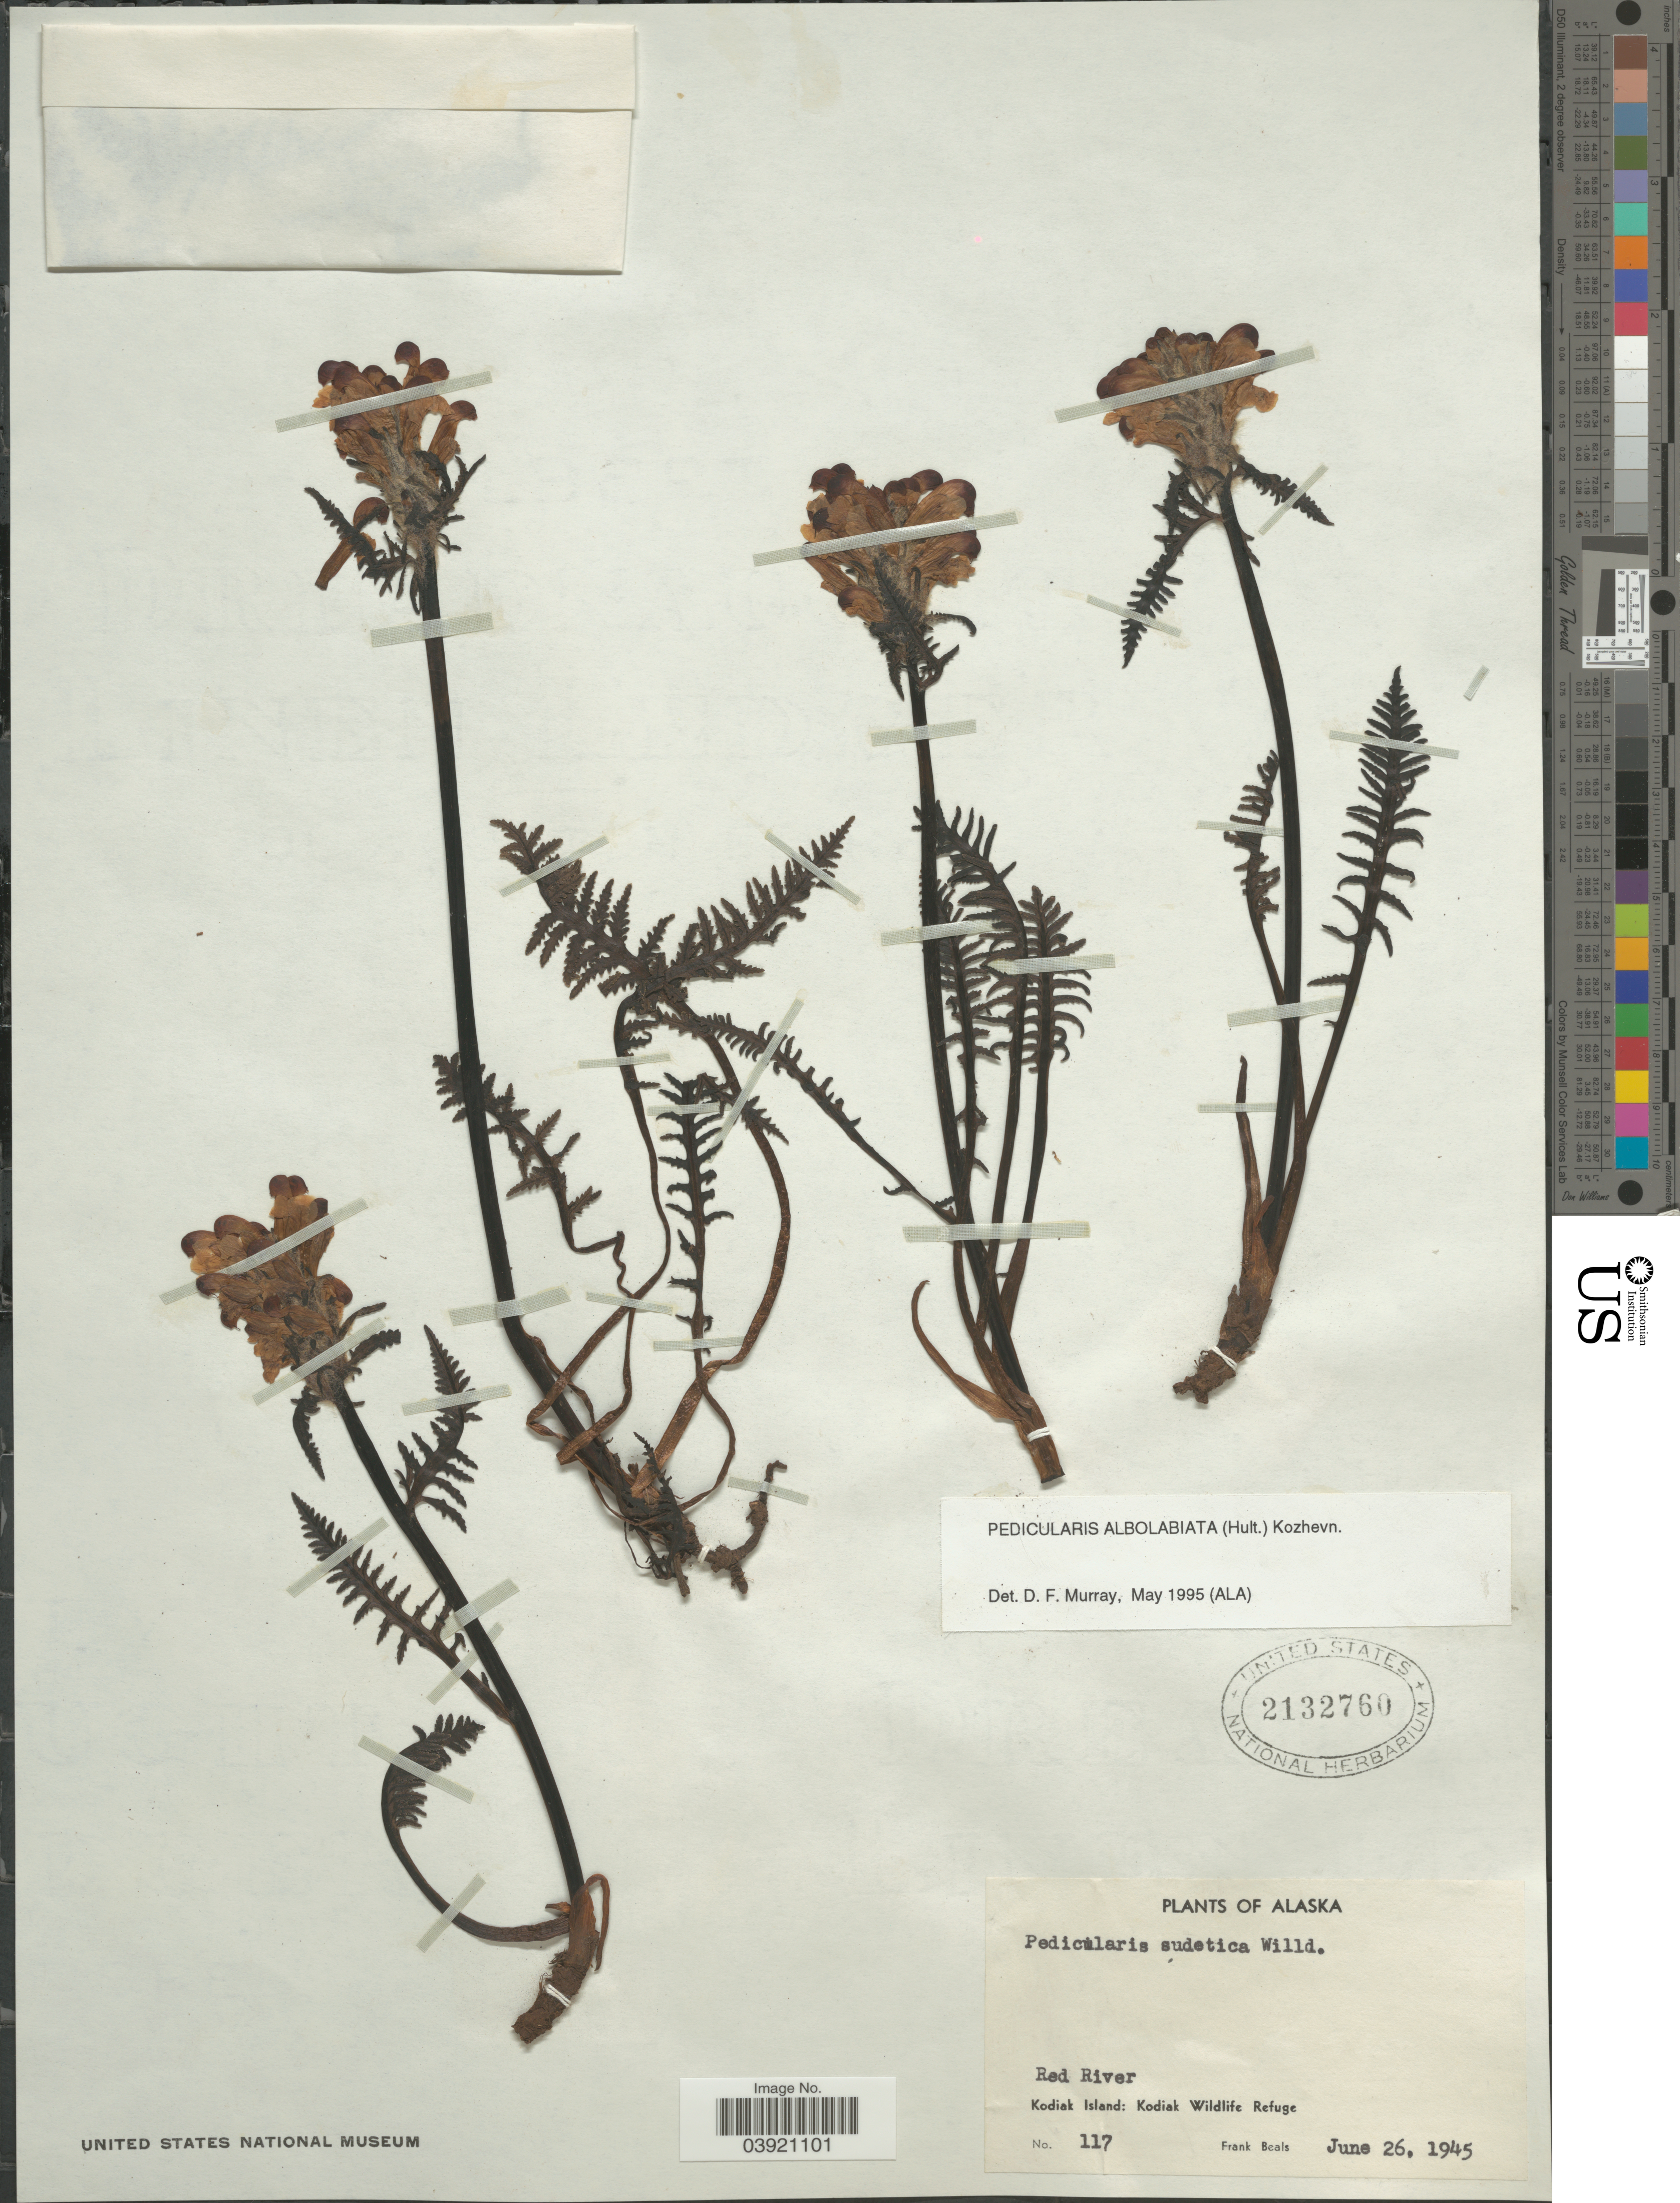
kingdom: Plantae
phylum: Tracheophyta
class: Magnoliopsida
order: Lamiales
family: Orobanchaceae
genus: Pedicularis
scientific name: Pedicularis albolabiata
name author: (Hultén) Kozhevn.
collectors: F. Beals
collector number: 117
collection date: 1945-06-26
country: United States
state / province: Alaska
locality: Red River. Kodiak Island: Kodiak Wildlife Refuge.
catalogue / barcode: US 2132760